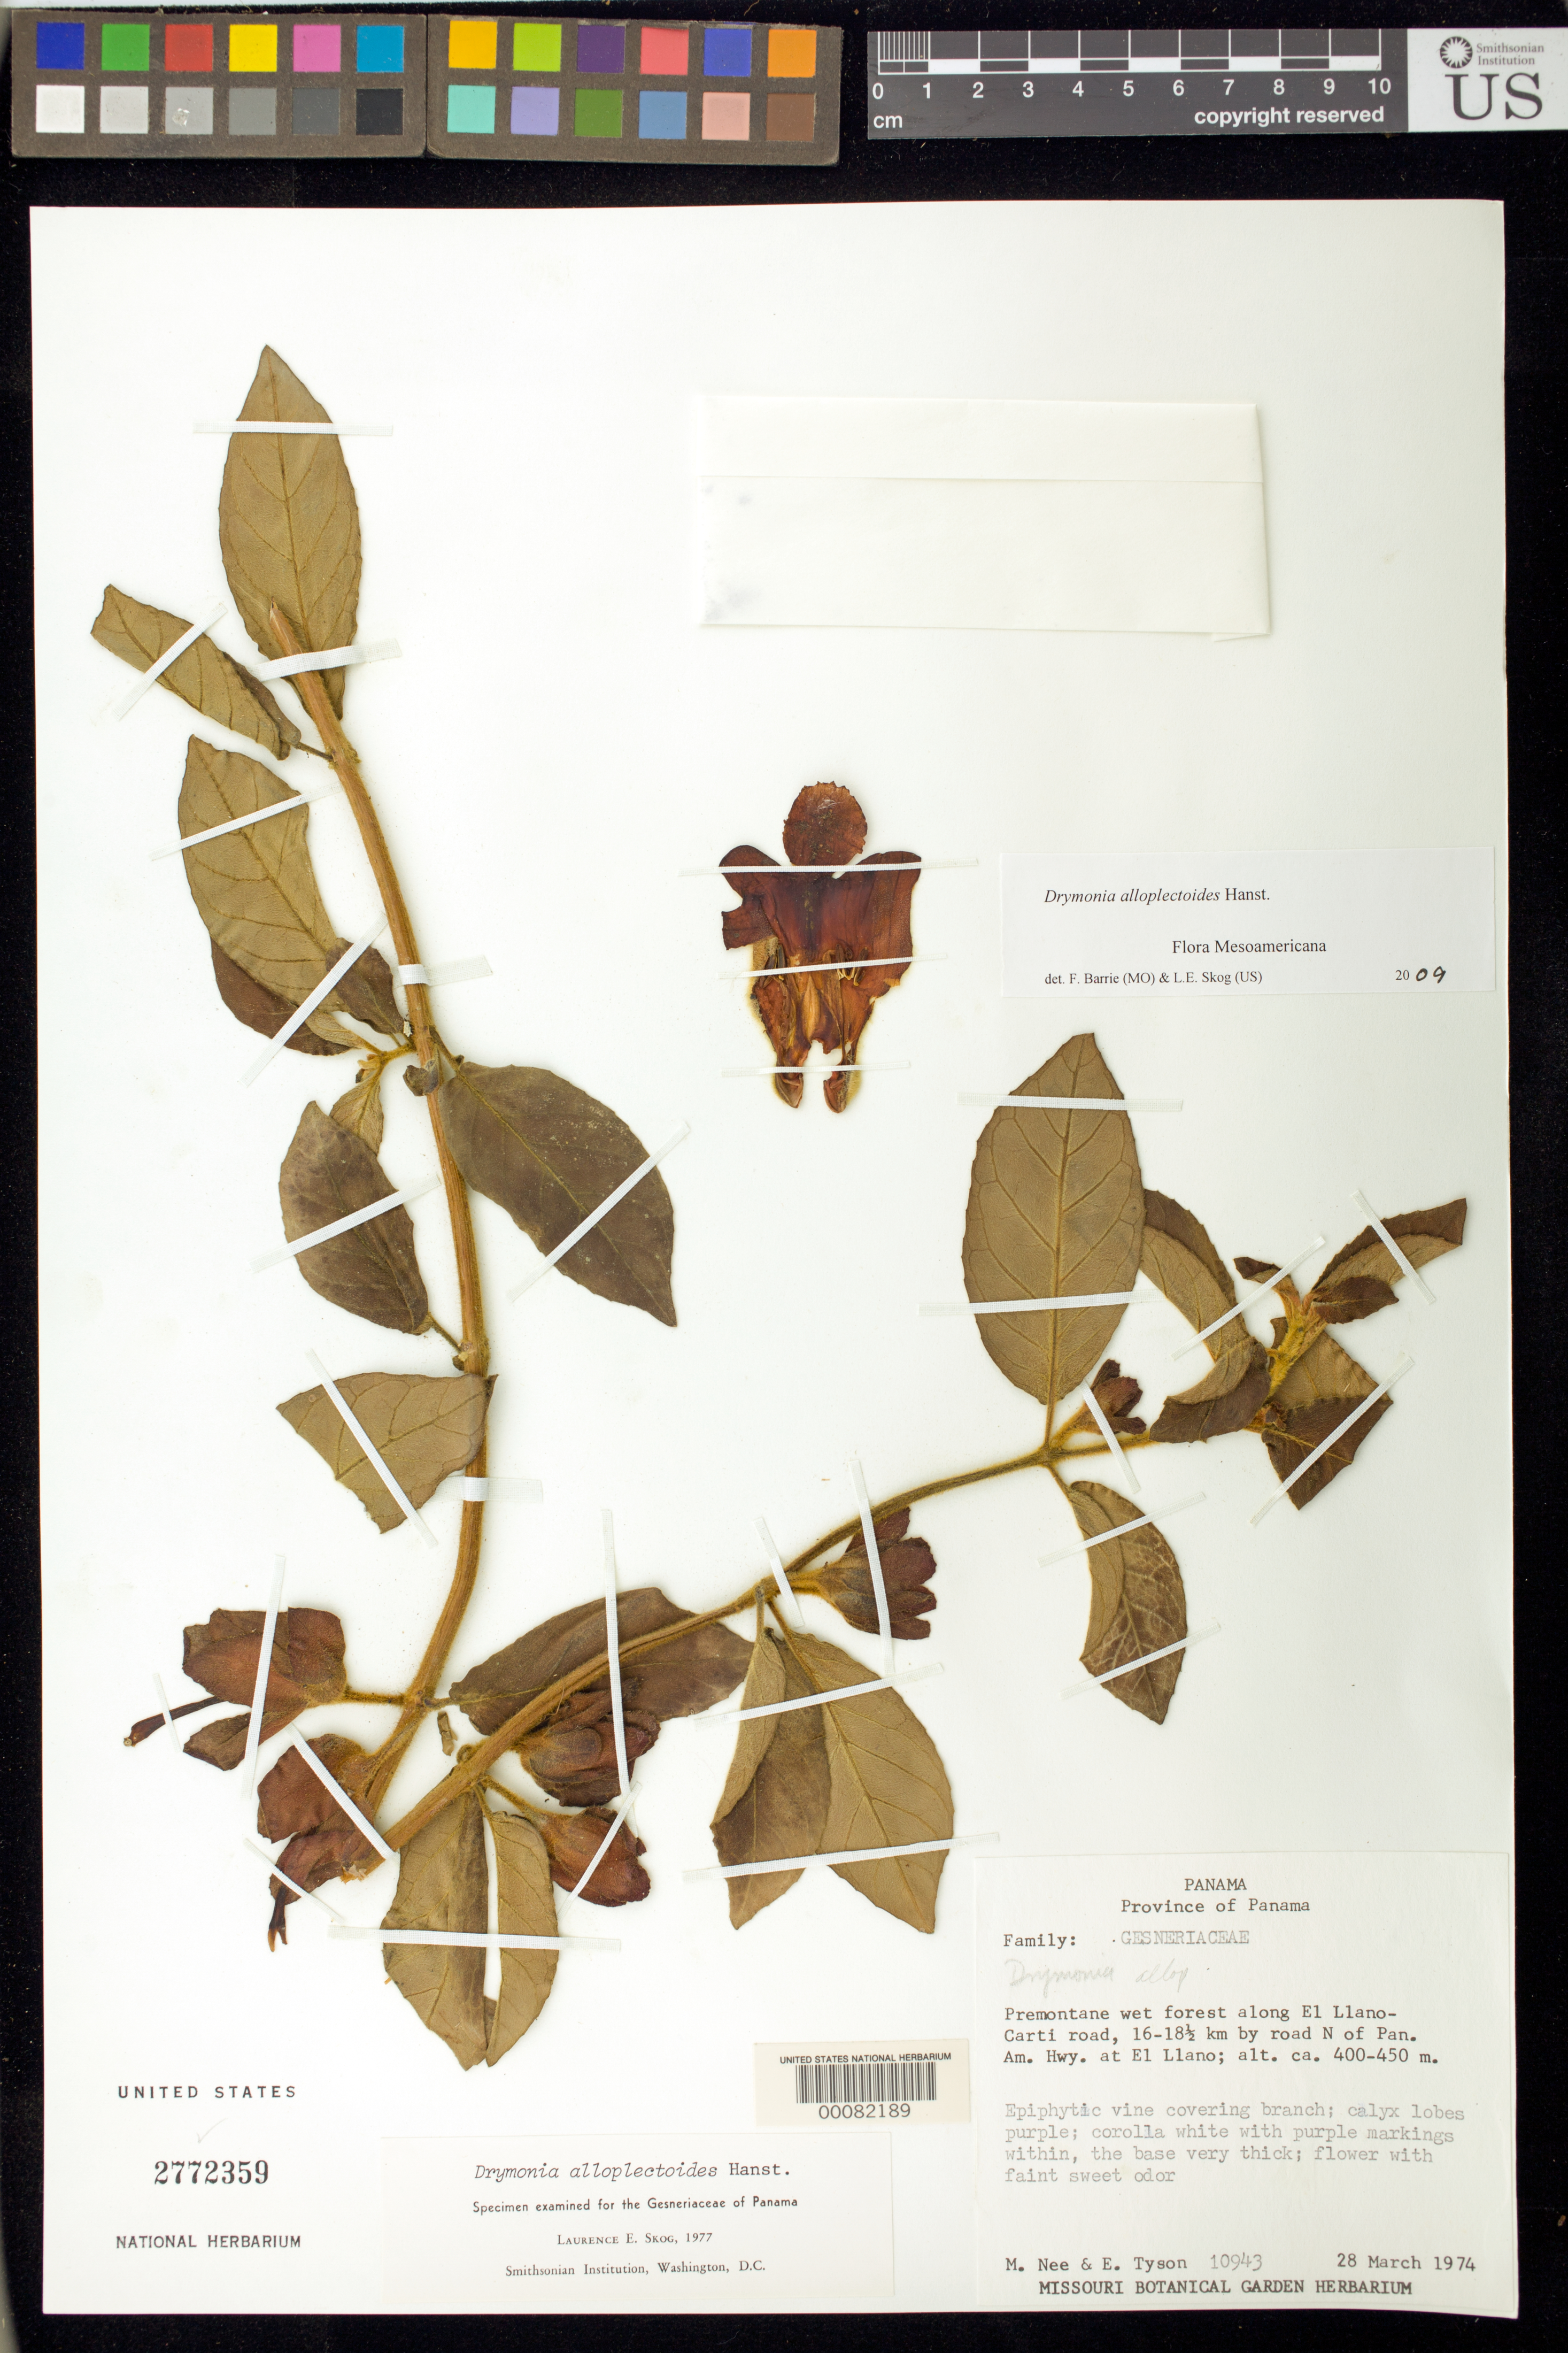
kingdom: Plantae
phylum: Tracheophyta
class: Magnoliopsida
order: Lamiales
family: Gesneriaceae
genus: Drymonia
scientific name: Drymonia alloplectoides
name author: Hanst.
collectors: M. Nee & E. Tyson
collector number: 10943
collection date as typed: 28 Mar 1974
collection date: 1974-03-28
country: Panama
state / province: Panamá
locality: Along El Llano-Carti road, 16-18 1/2 km by road N of Pan Am Hwy at El Llano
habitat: Premontane wet forest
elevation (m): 400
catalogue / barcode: US 2772359